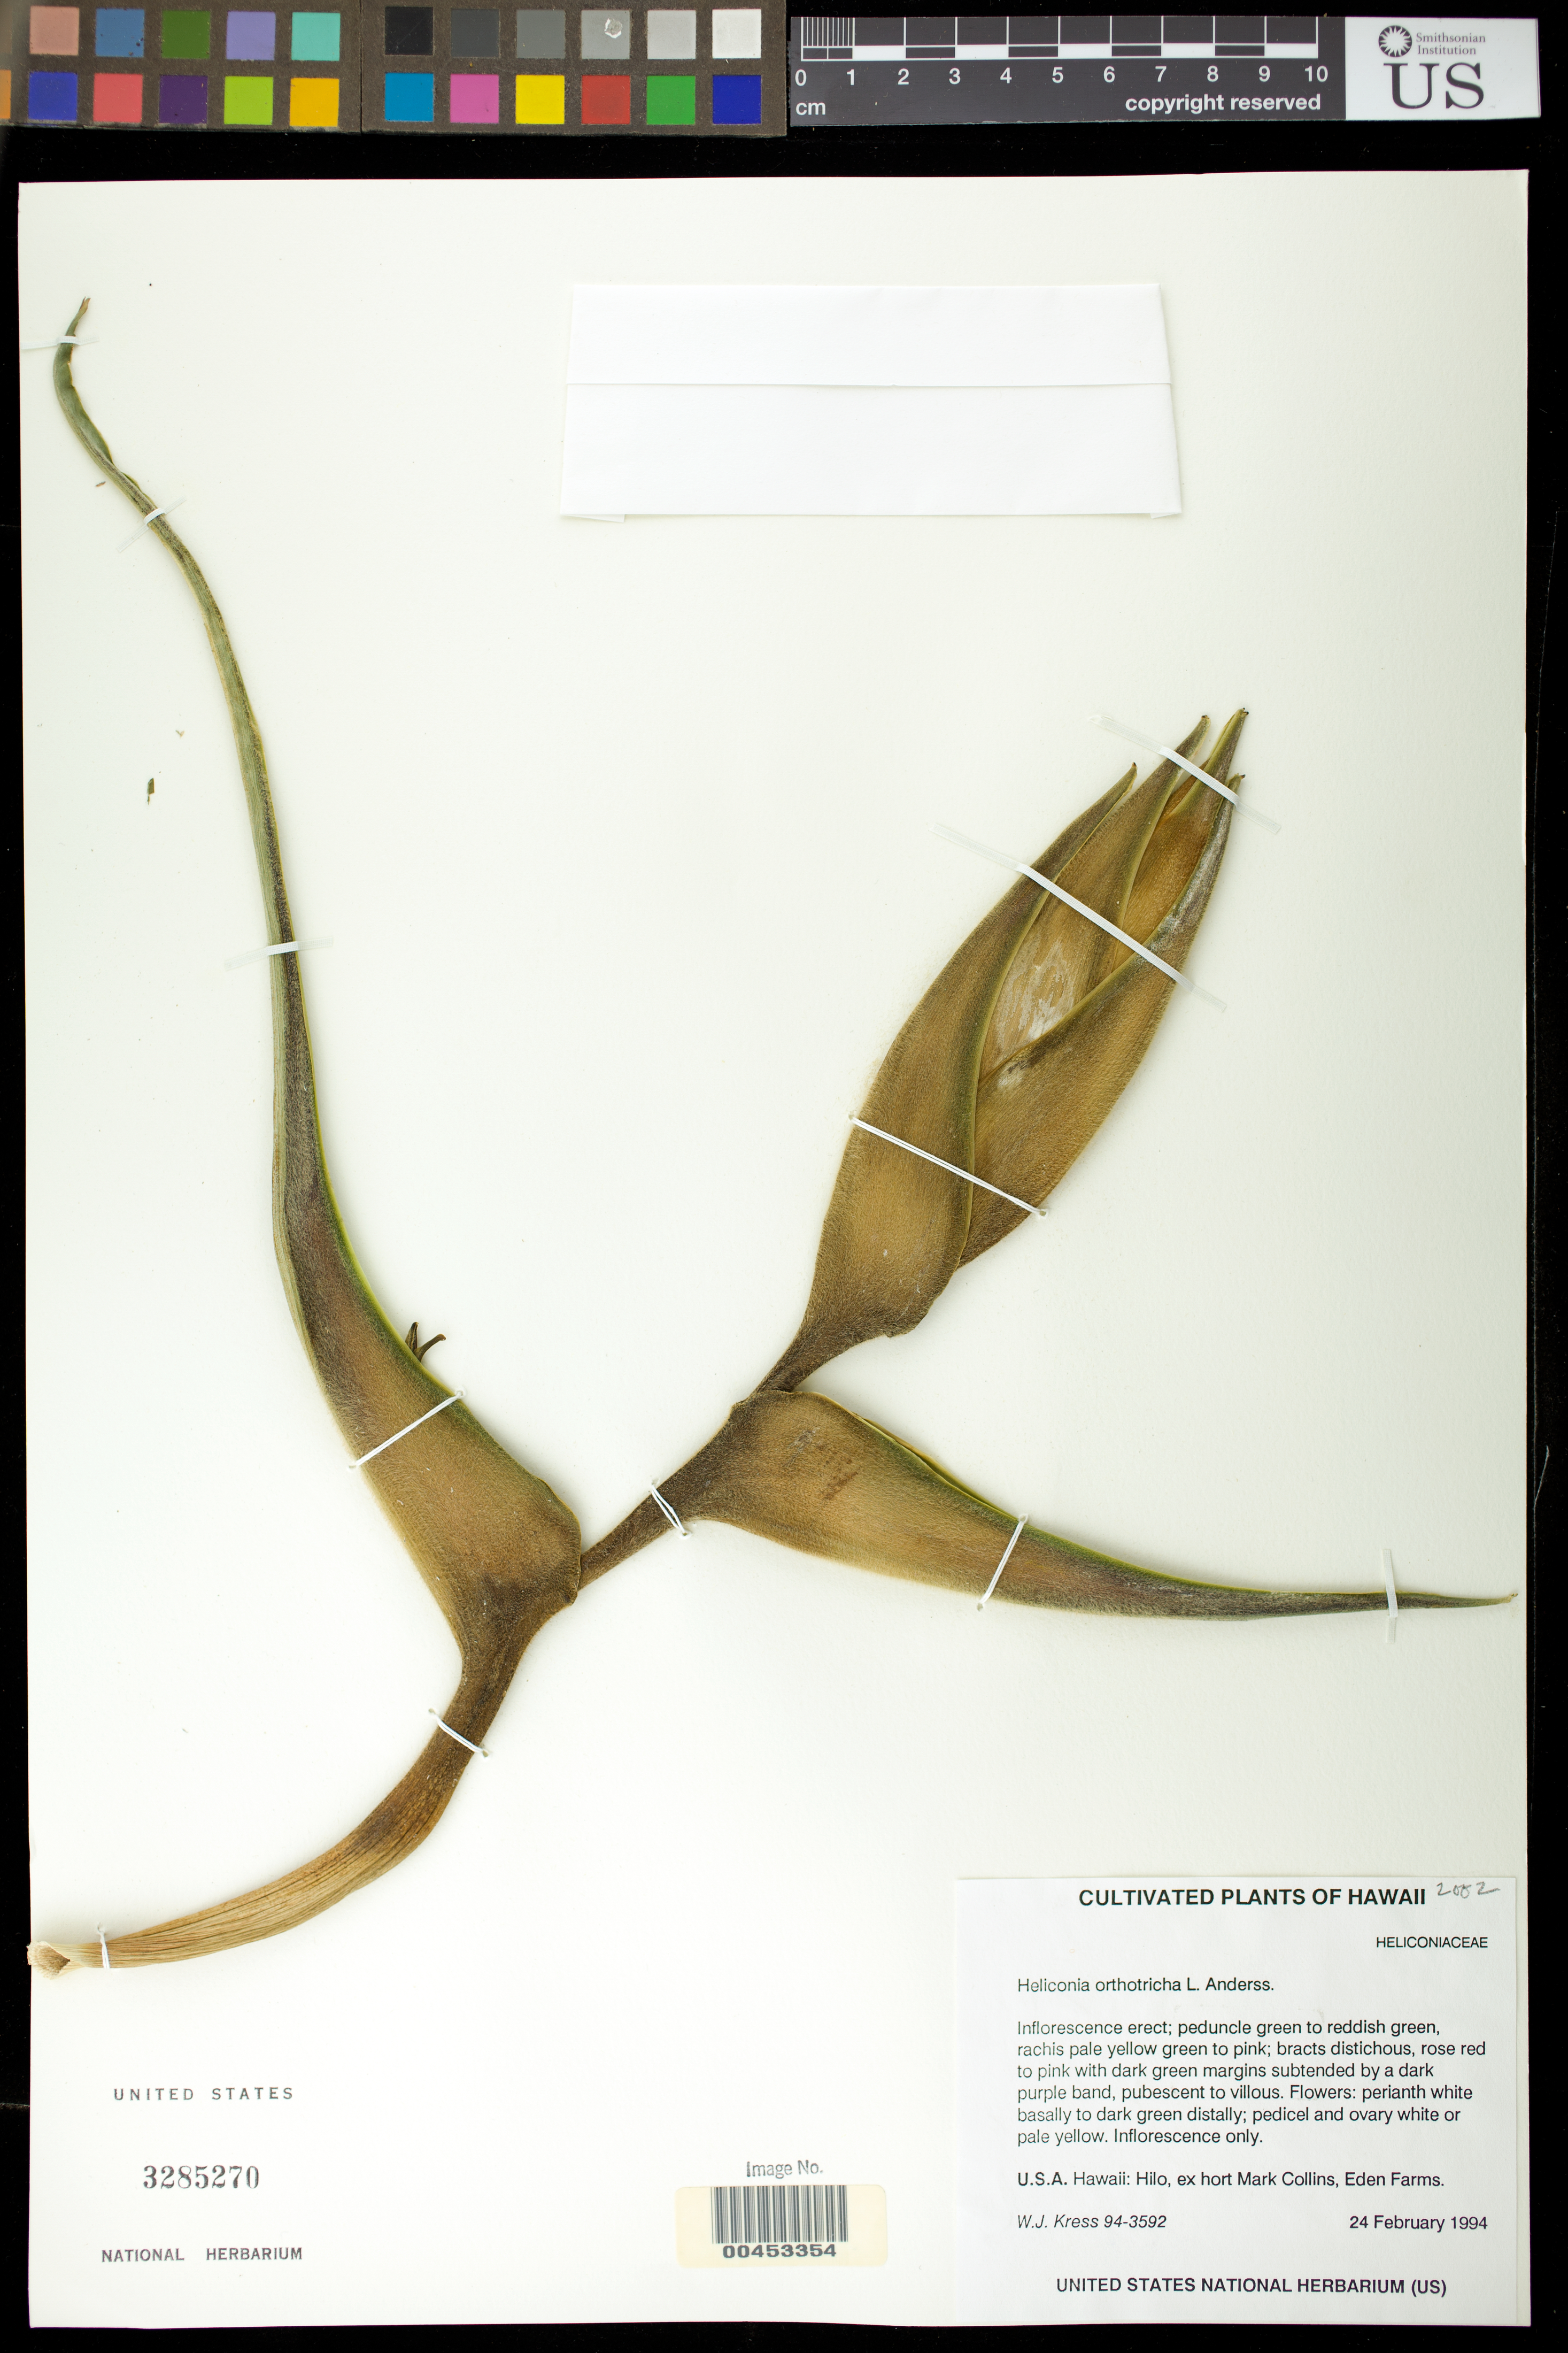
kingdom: Plantae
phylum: Tracheophyta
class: Liliopsida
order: Zingiberales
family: Heliconiaceae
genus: Heliconia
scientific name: Heliconia orthotricha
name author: L. Andersson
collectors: W. J. Kress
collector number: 94-3592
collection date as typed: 24 Feb 1994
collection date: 1994-02-24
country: United States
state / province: Hawaii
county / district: Hawaii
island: Hawaii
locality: Hilo, ex hort mark Collins, Eden Farms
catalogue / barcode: US 3285270